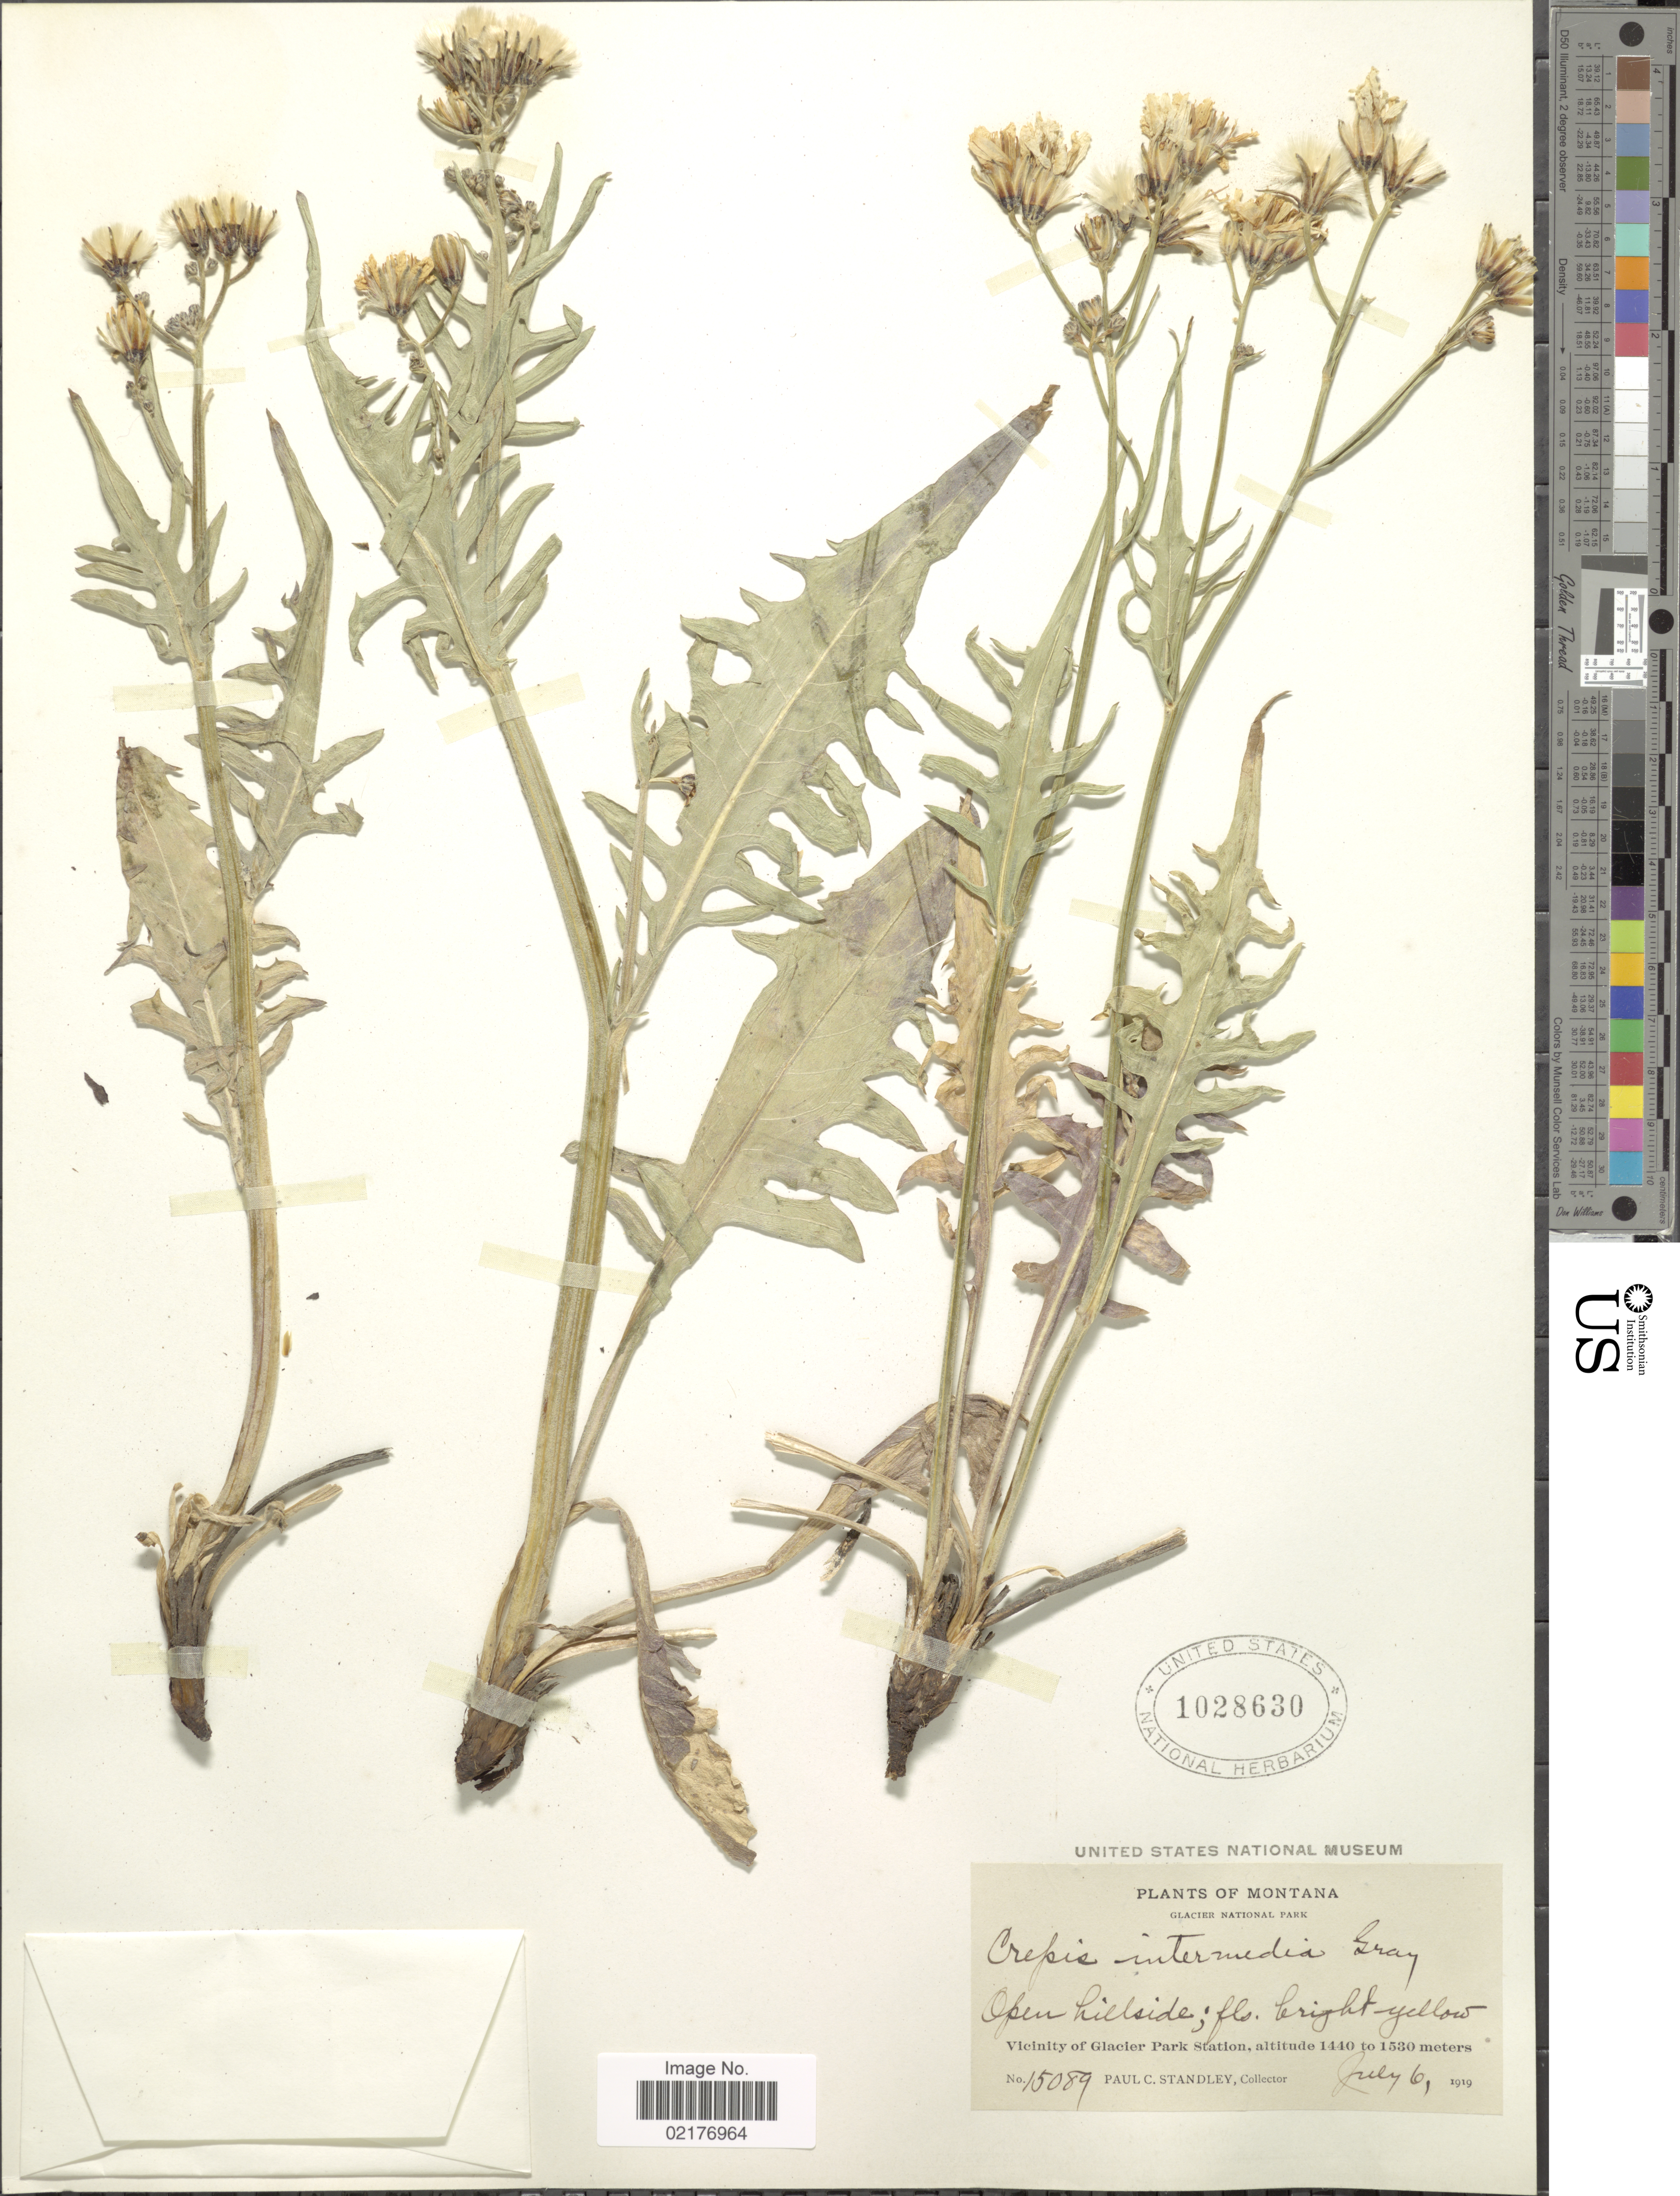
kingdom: Plantae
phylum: Tracheophyta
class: Magnoliopsida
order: Asterales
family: Asteraceae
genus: Crepis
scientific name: Crepis intermedia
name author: A. Gray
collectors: P. C. Standley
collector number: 15089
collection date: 1919-07-06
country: United States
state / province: Montana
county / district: Glacier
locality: Glacier National Park, Vicinity of Glacier Park Station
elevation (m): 1440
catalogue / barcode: US 1028630